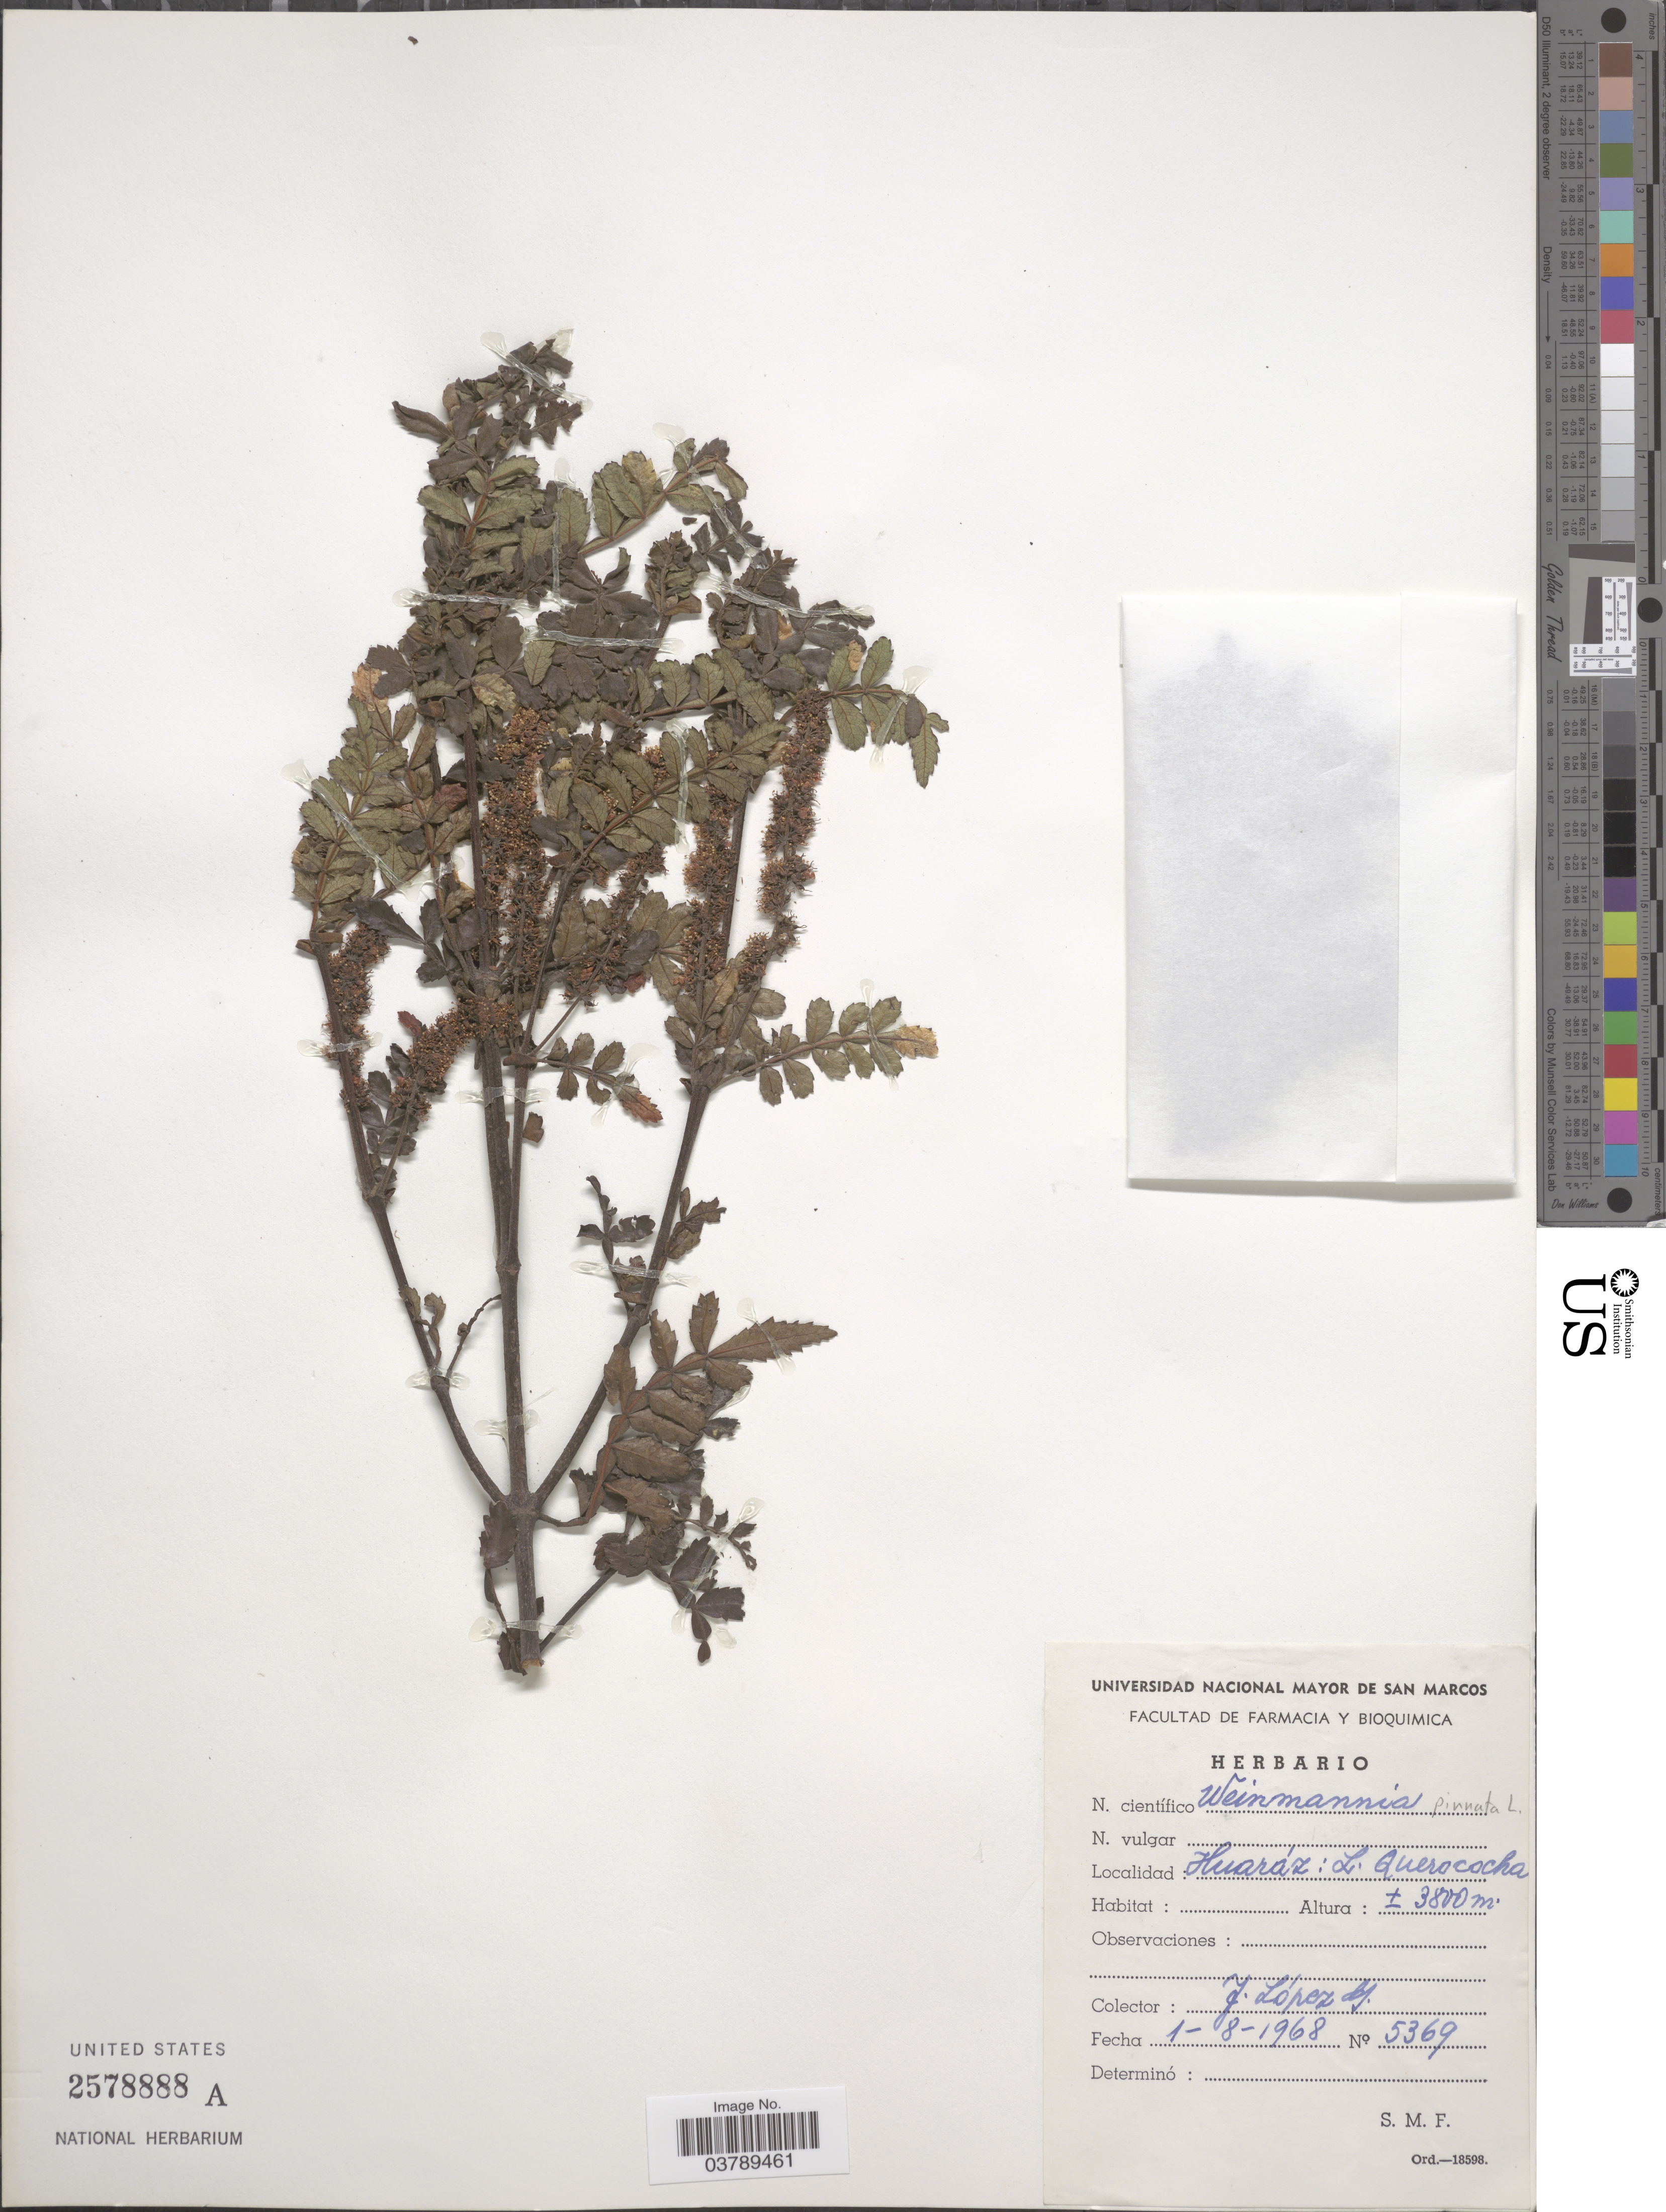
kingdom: Plantae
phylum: Tracheophyta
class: Magnoliopsida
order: Oxalidales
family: Cunoniaceae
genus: Weinmannia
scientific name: Weinmannia pinnata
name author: L.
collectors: J. López G.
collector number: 5369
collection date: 1968-08-01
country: Peru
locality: Huaráz: L. Querococha.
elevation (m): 3800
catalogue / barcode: US 2578888A